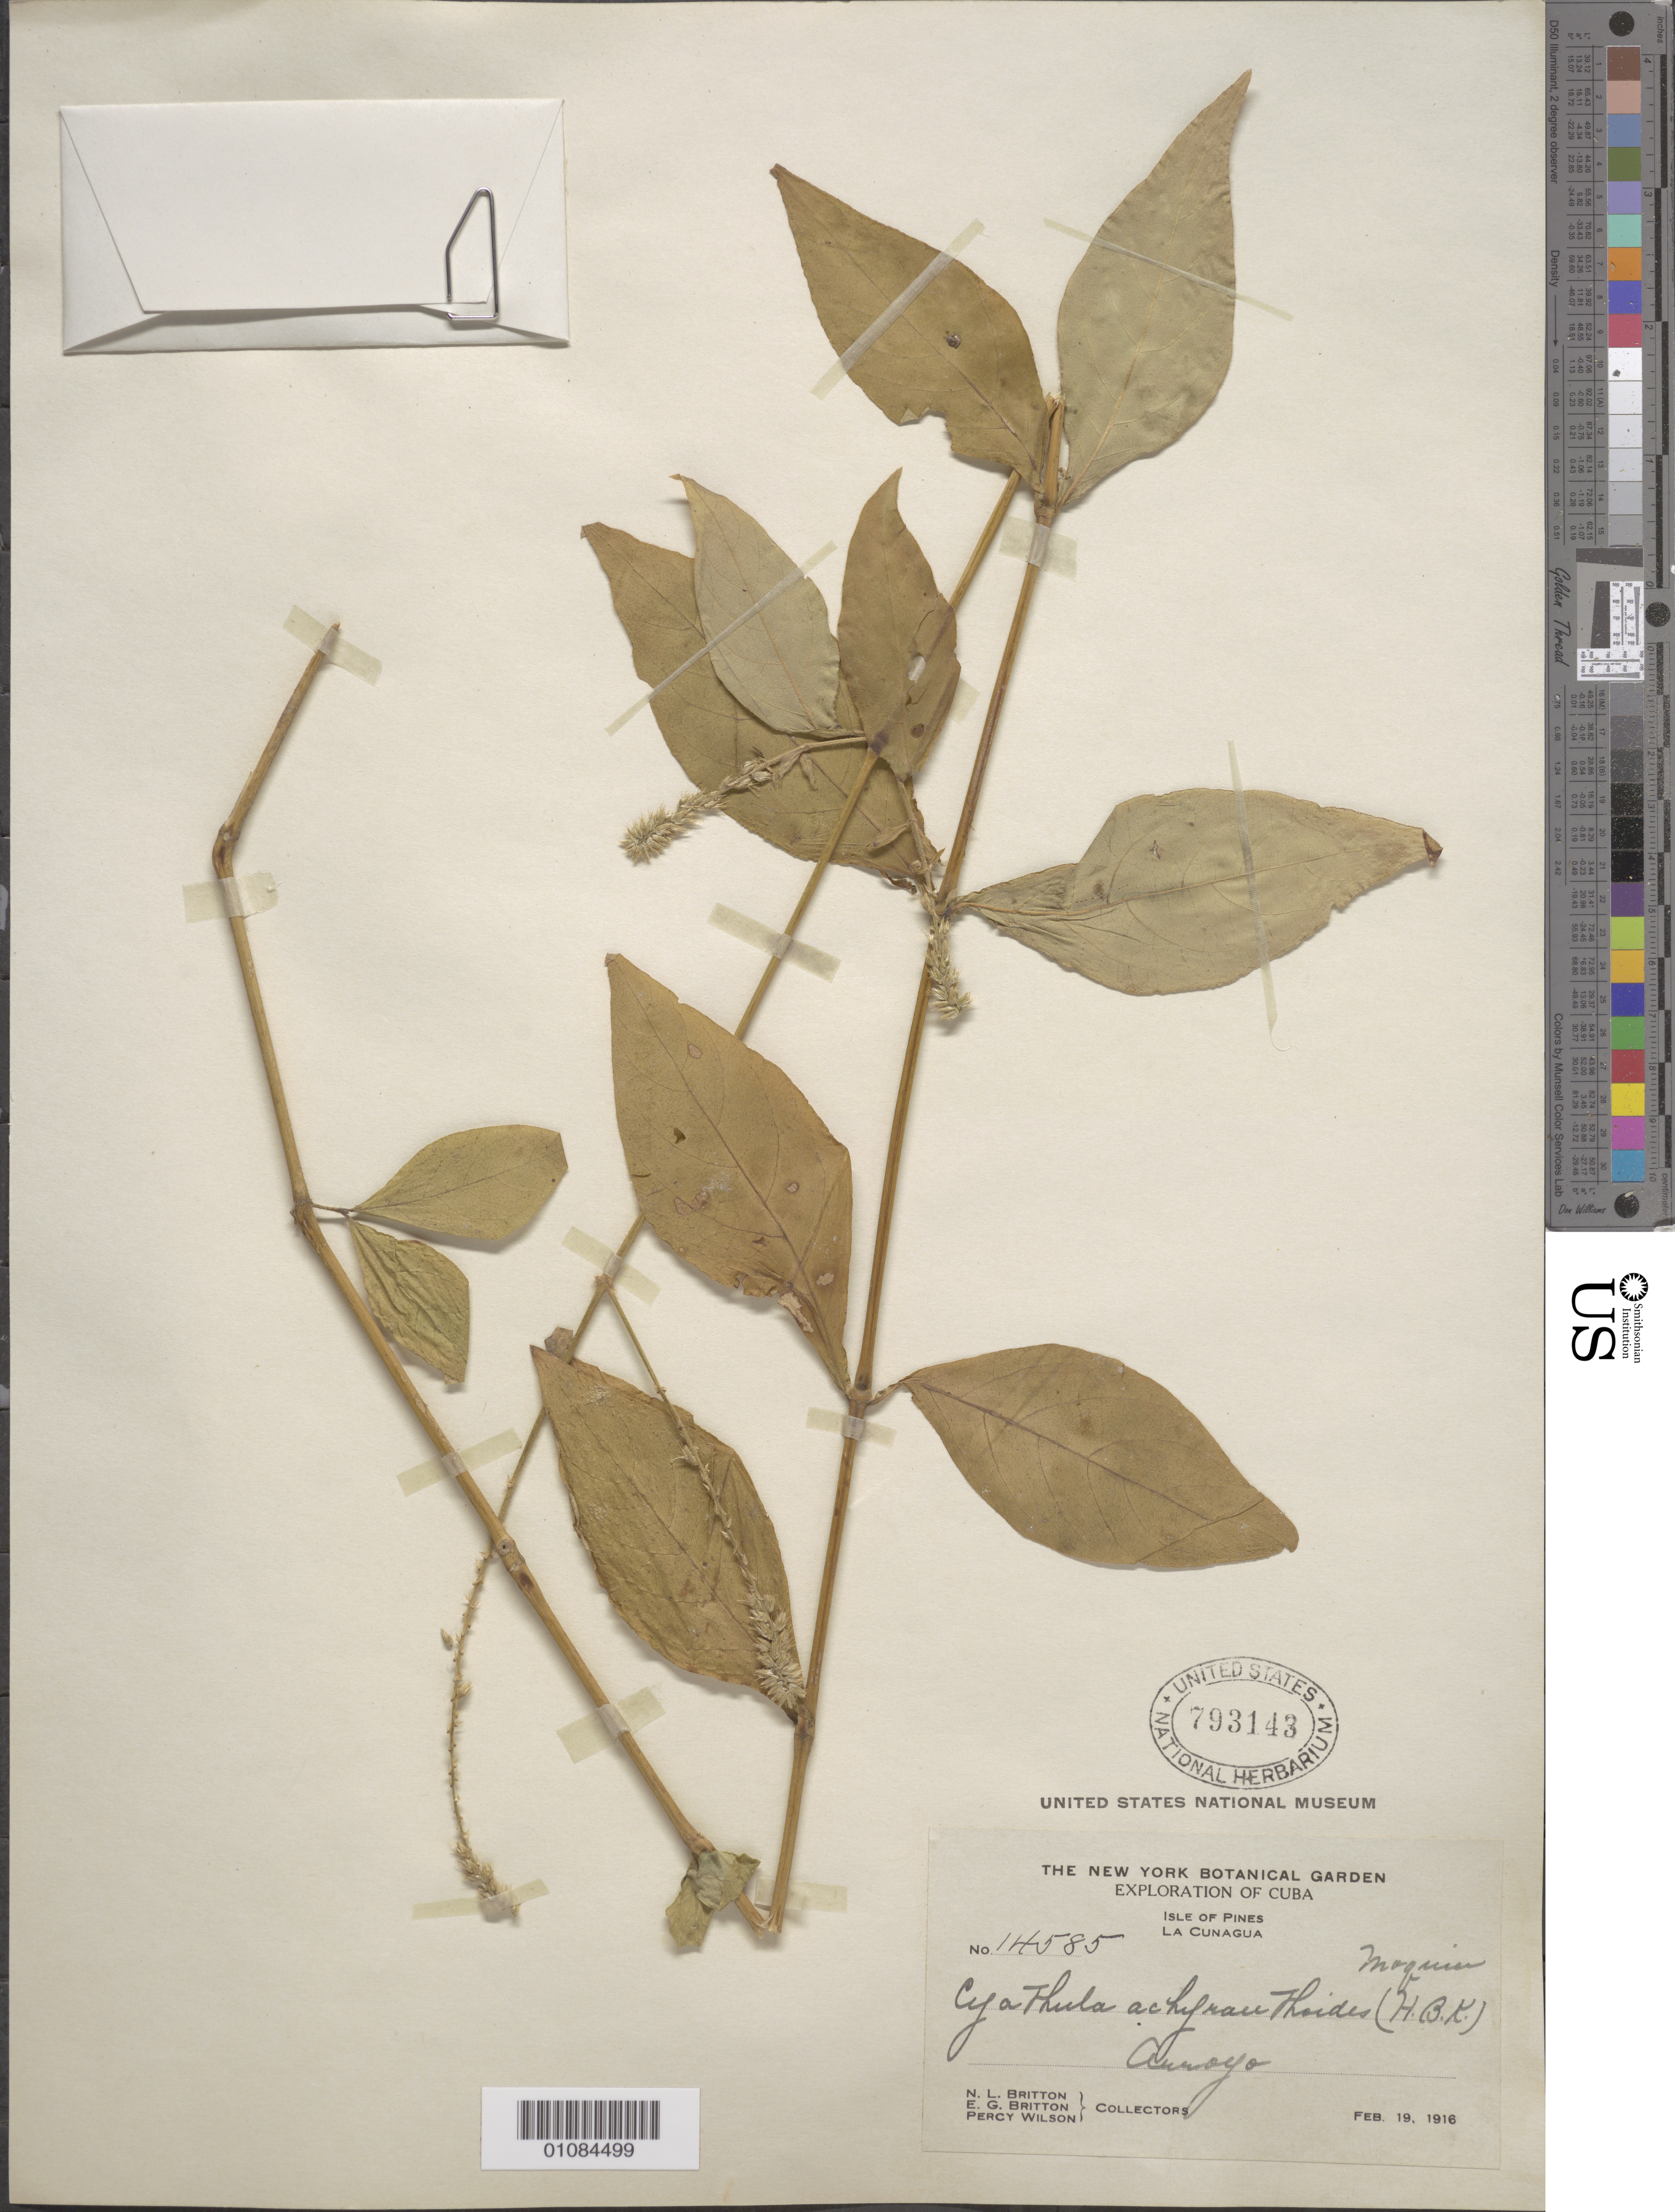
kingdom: Plantae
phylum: Tracheophyta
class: Magnoliopsida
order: Caryophyllales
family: Amaranthaceae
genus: Cyathula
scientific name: Cyathula achyranthoides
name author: (Kunth) Moq.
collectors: N. Britton, E. G. Britton & P. Wilson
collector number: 14585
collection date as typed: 19 Feb 1916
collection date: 1916-02-19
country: Cuba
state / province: Isla de La Juventud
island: Isla de la Juventud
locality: Isle of Pines, La Cunagua, Acunoyo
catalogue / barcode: US 193143